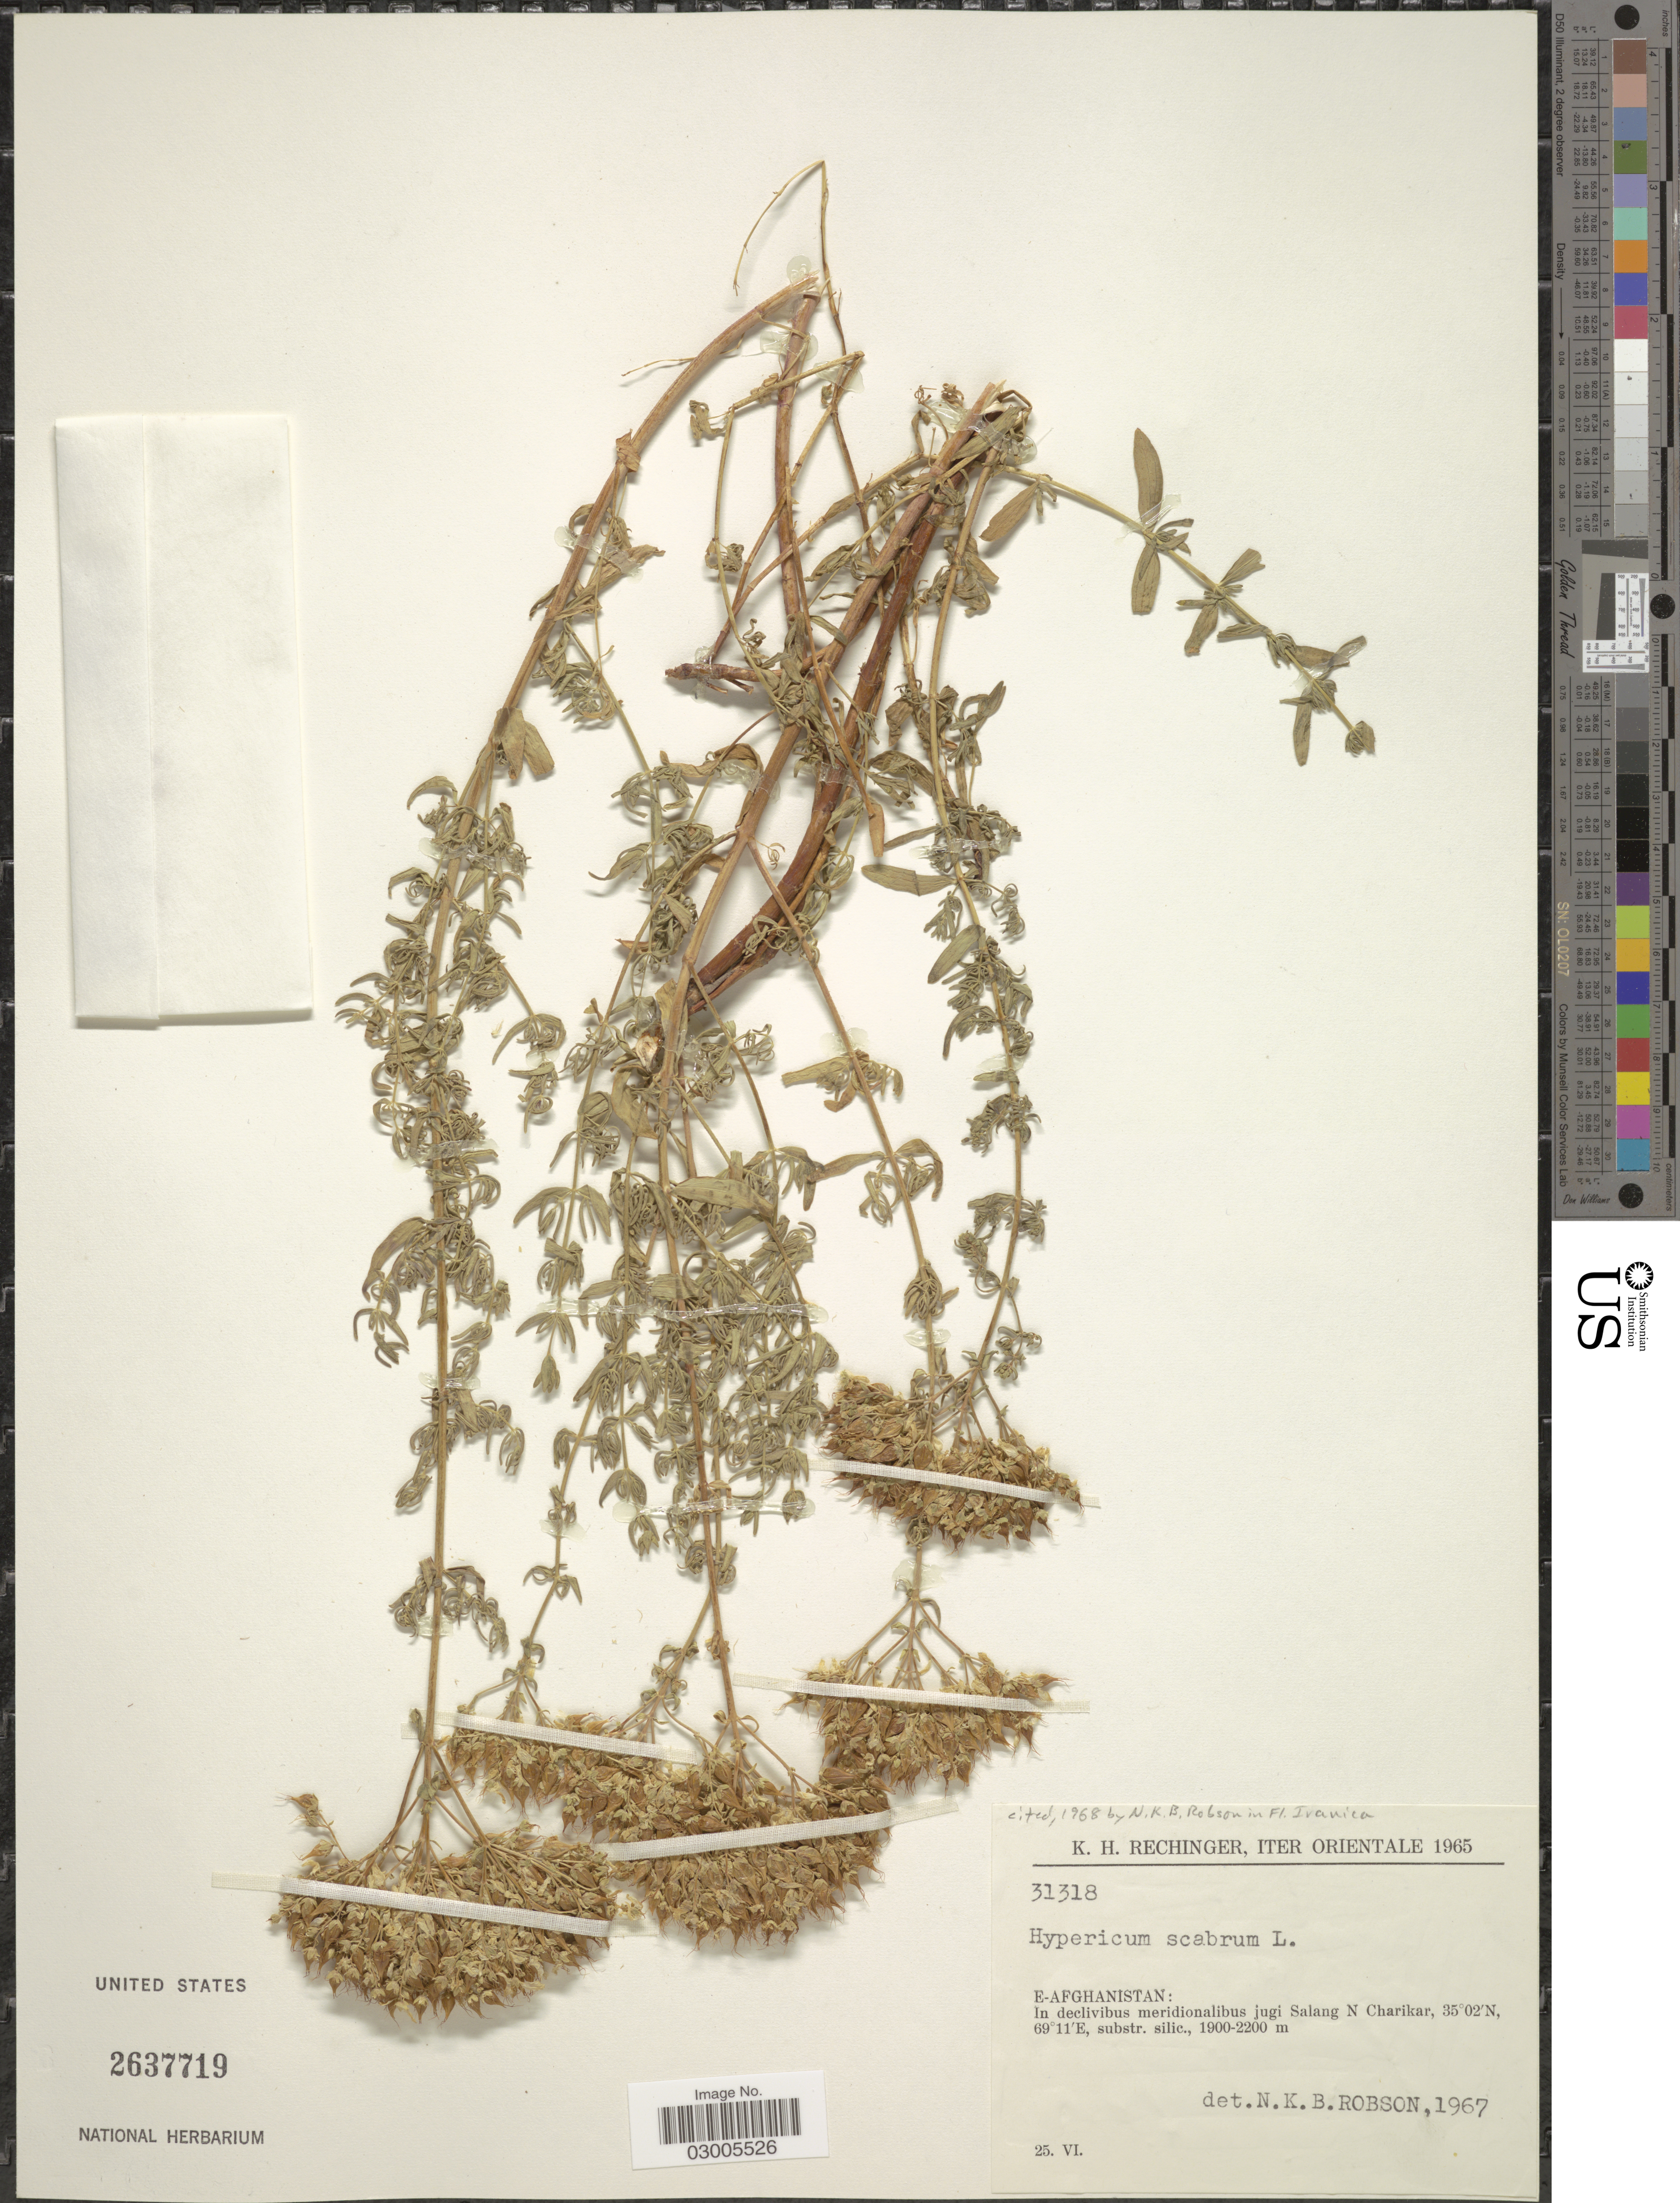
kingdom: Plantae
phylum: Tracheophyta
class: Magnoliopsida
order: Malpighiales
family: Hypericaceae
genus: Hypericum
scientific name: Hypericum scabrum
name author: L.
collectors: K. H. Rechinger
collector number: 31318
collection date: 1965-06-25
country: Afghanistan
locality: Orientale. E-Afghanistan: In declivibus meridionalibus jugi Salang N Charikar, substr. silic.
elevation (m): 1900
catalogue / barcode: US 2637719